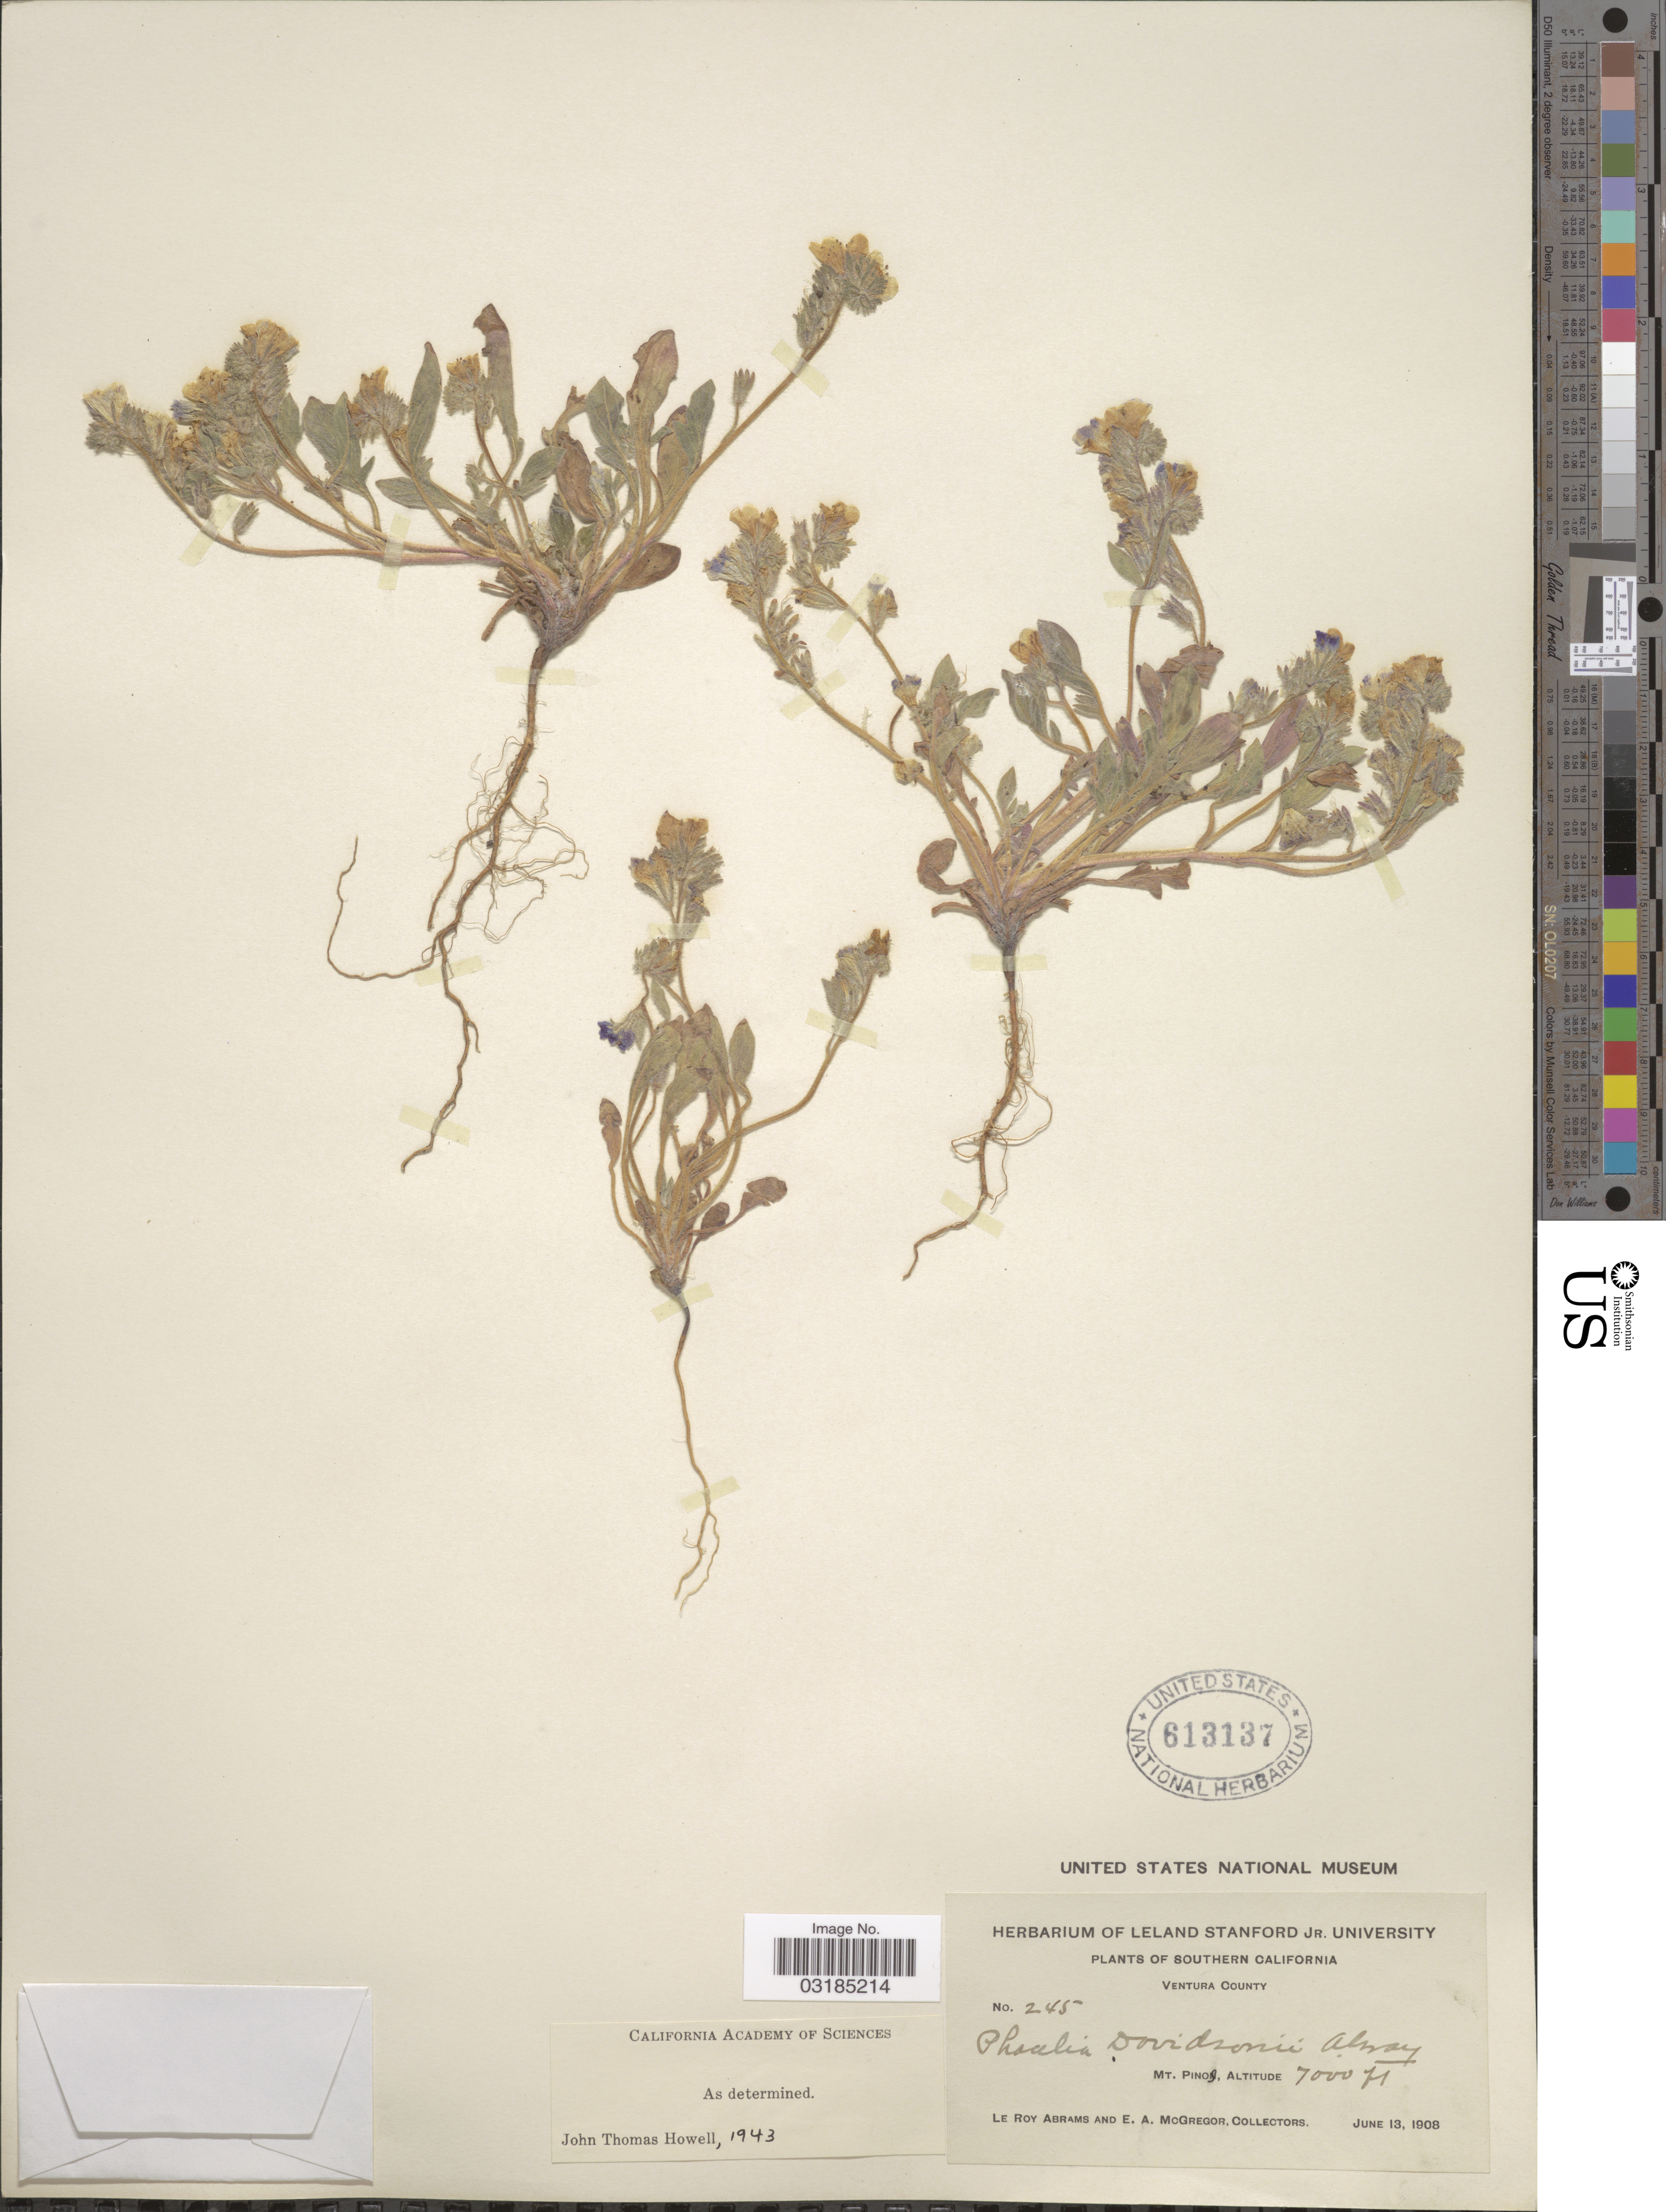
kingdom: Plantae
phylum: Tracheophyta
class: Magnoliopsida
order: Boraginales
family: Hydrophyllaceae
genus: Phacelia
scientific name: Phacelia davidsonii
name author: A. Gray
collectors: L. Abrams & E. A. McGregor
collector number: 245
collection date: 1908-06-13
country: United States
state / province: California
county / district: Ventura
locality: Southern California. Ventura County. Mt. Pinos.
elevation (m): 2134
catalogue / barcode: US 613137